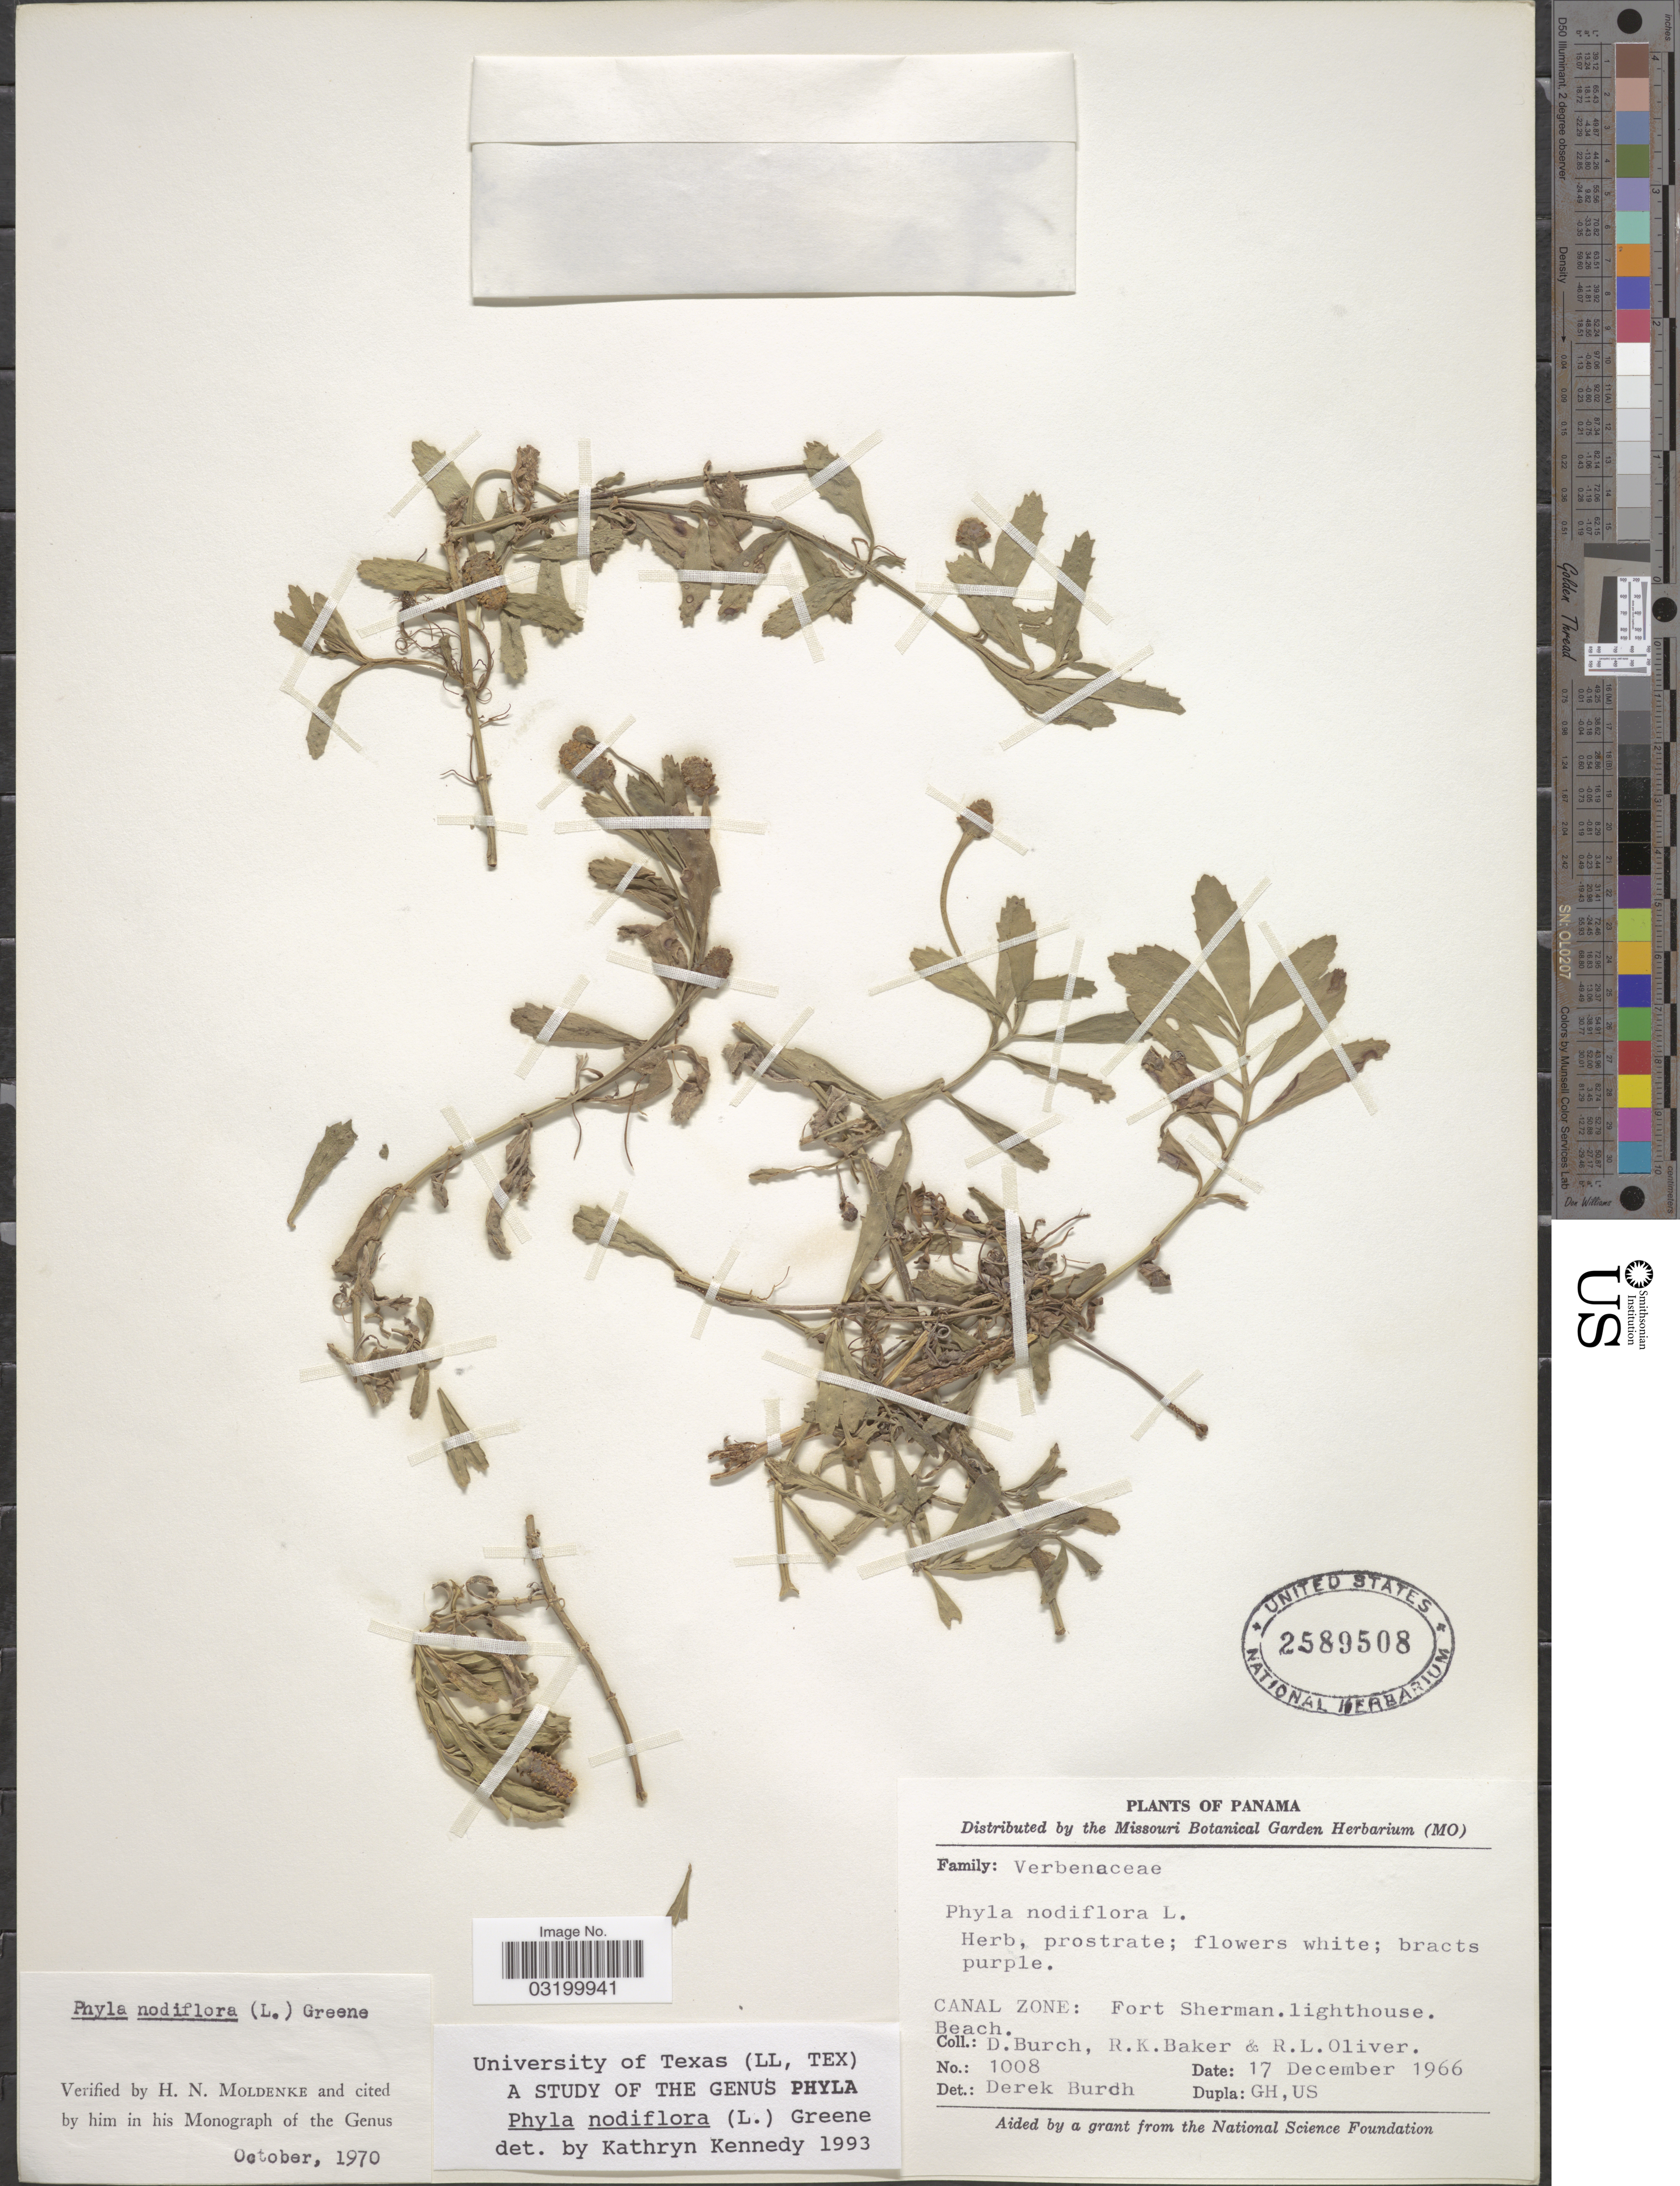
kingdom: Plantae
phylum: Tracheophyta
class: Magnoliopsida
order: Lamiales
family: Verbenaceae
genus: Phyla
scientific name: Phyla nodiflora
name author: (L.) Greene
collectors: D. Burch, R. K. Baker & R. Oliver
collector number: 1008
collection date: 1966-12-17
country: Panama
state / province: Colón / Panamá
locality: Canal Zone: Fort Sherman. lighthouse. Beach.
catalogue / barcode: US 2589508